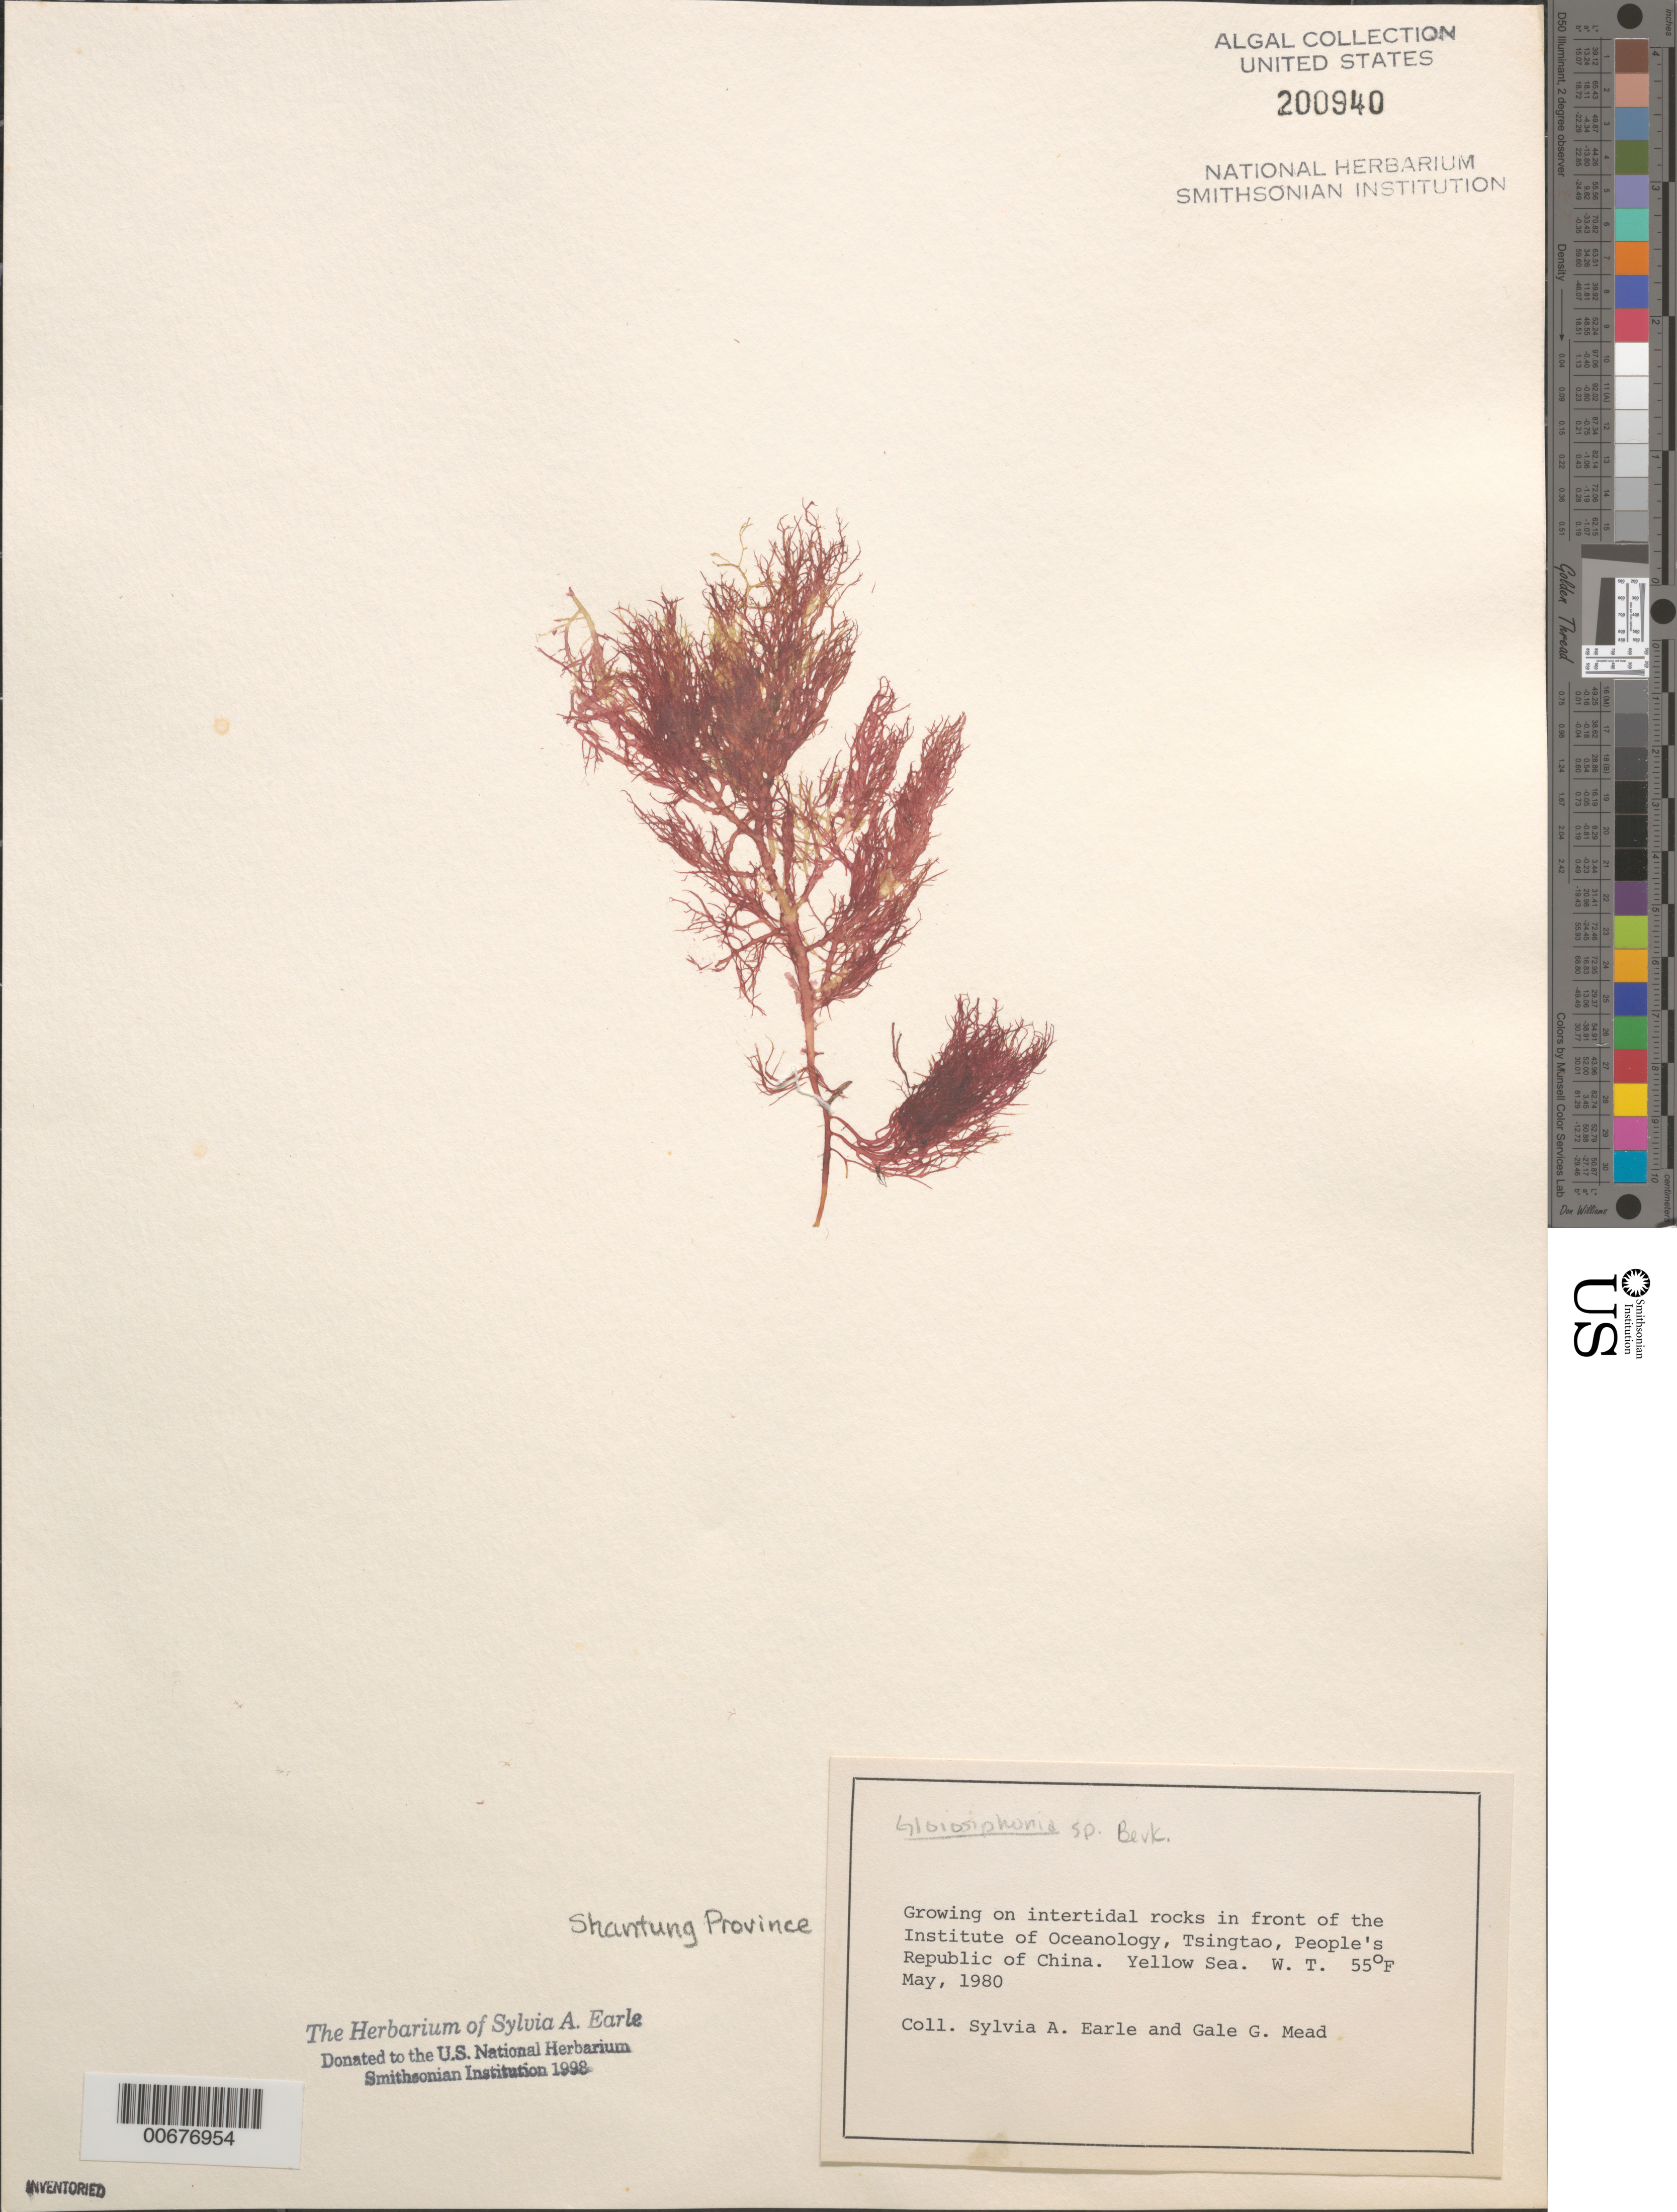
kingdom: Plantae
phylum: Rhodophyta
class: Florideophyceae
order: Gigartinales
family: Gloiosiphoniaceae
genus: Gloiosiphonia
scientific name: Gloiosiphonia verticillaris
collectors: P. McKown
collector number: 421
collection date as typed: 27 Apr 1978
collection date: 1978-04-27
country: United States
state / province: California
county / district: San Mateo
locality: North of Pigeon Point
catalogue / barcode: US 200940